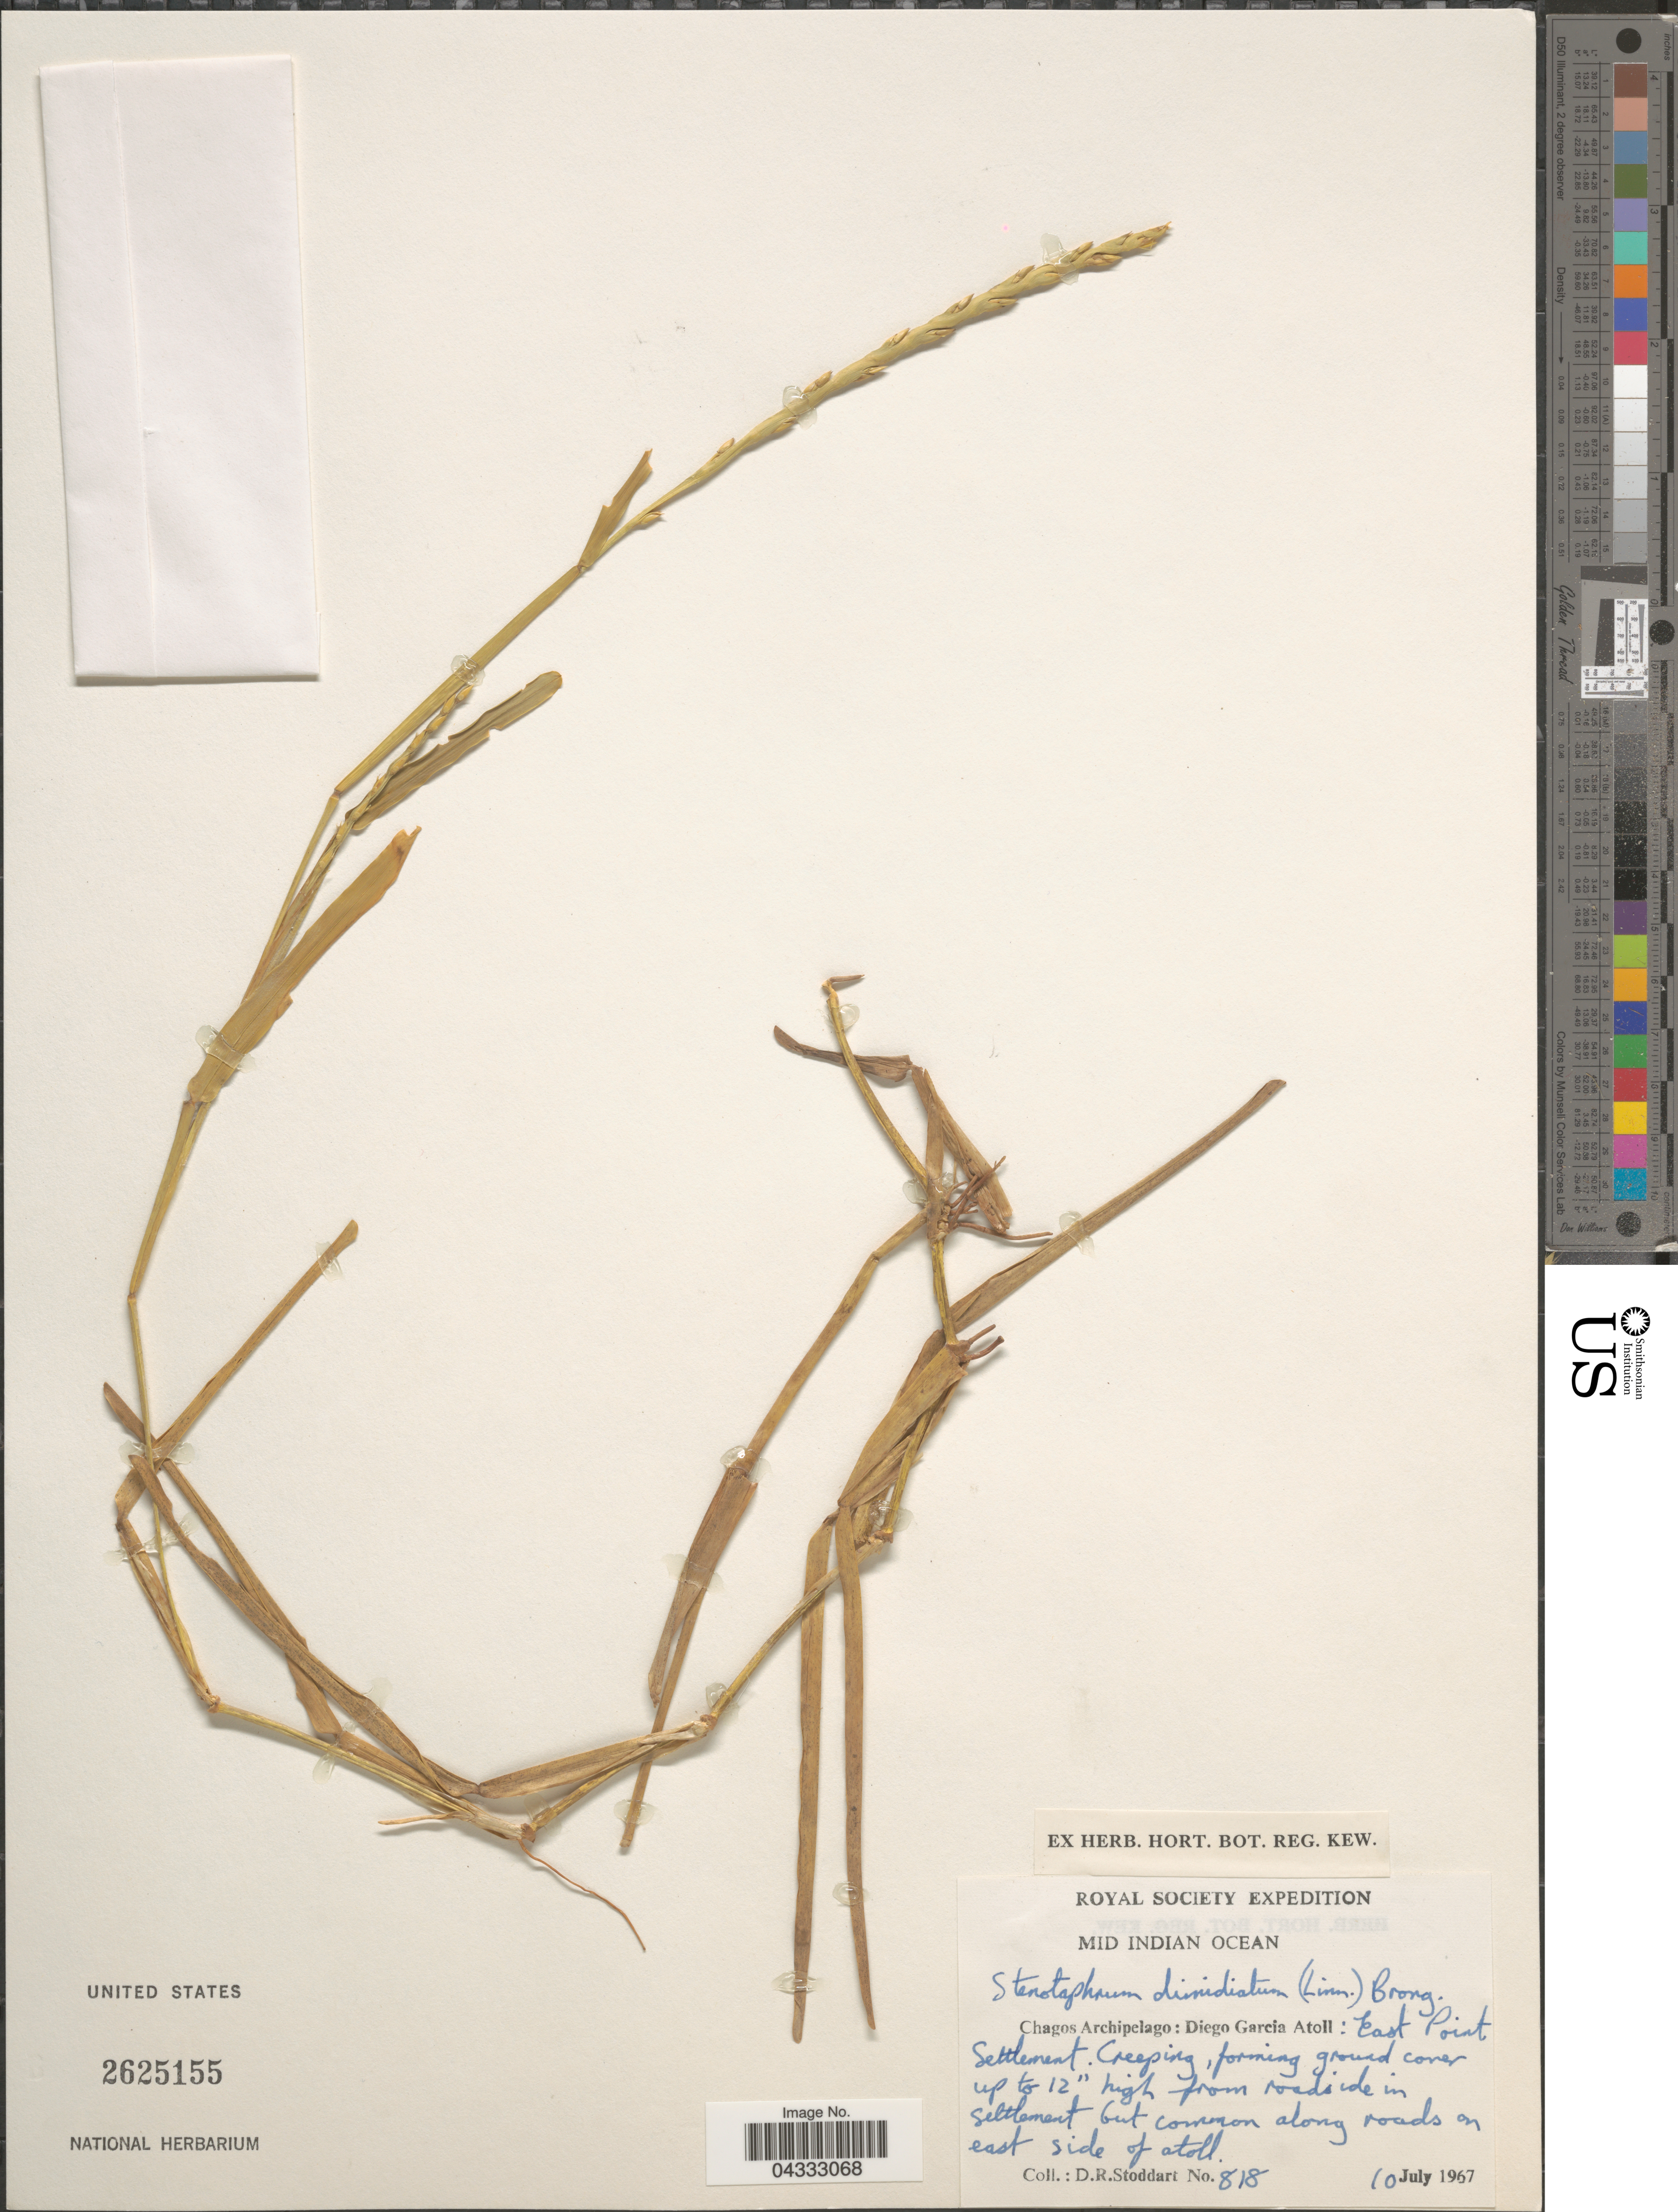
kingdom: Plantae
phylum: Tracheophyta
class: Liliopsida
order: Poales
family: Poaceae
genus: Stenotaphrum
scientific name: Stenotaphrum dimidiatum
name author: (L.) Brongn.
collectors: D. R. Stoddart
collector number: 818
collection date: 1967-07-10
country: British Indian Ocean Territory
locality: Royal Society Expedition. Mid Indian Ocean. Chagos Archipelago: Diego Garcia Atoll: East Point Settlement.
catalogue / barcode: US 2625155